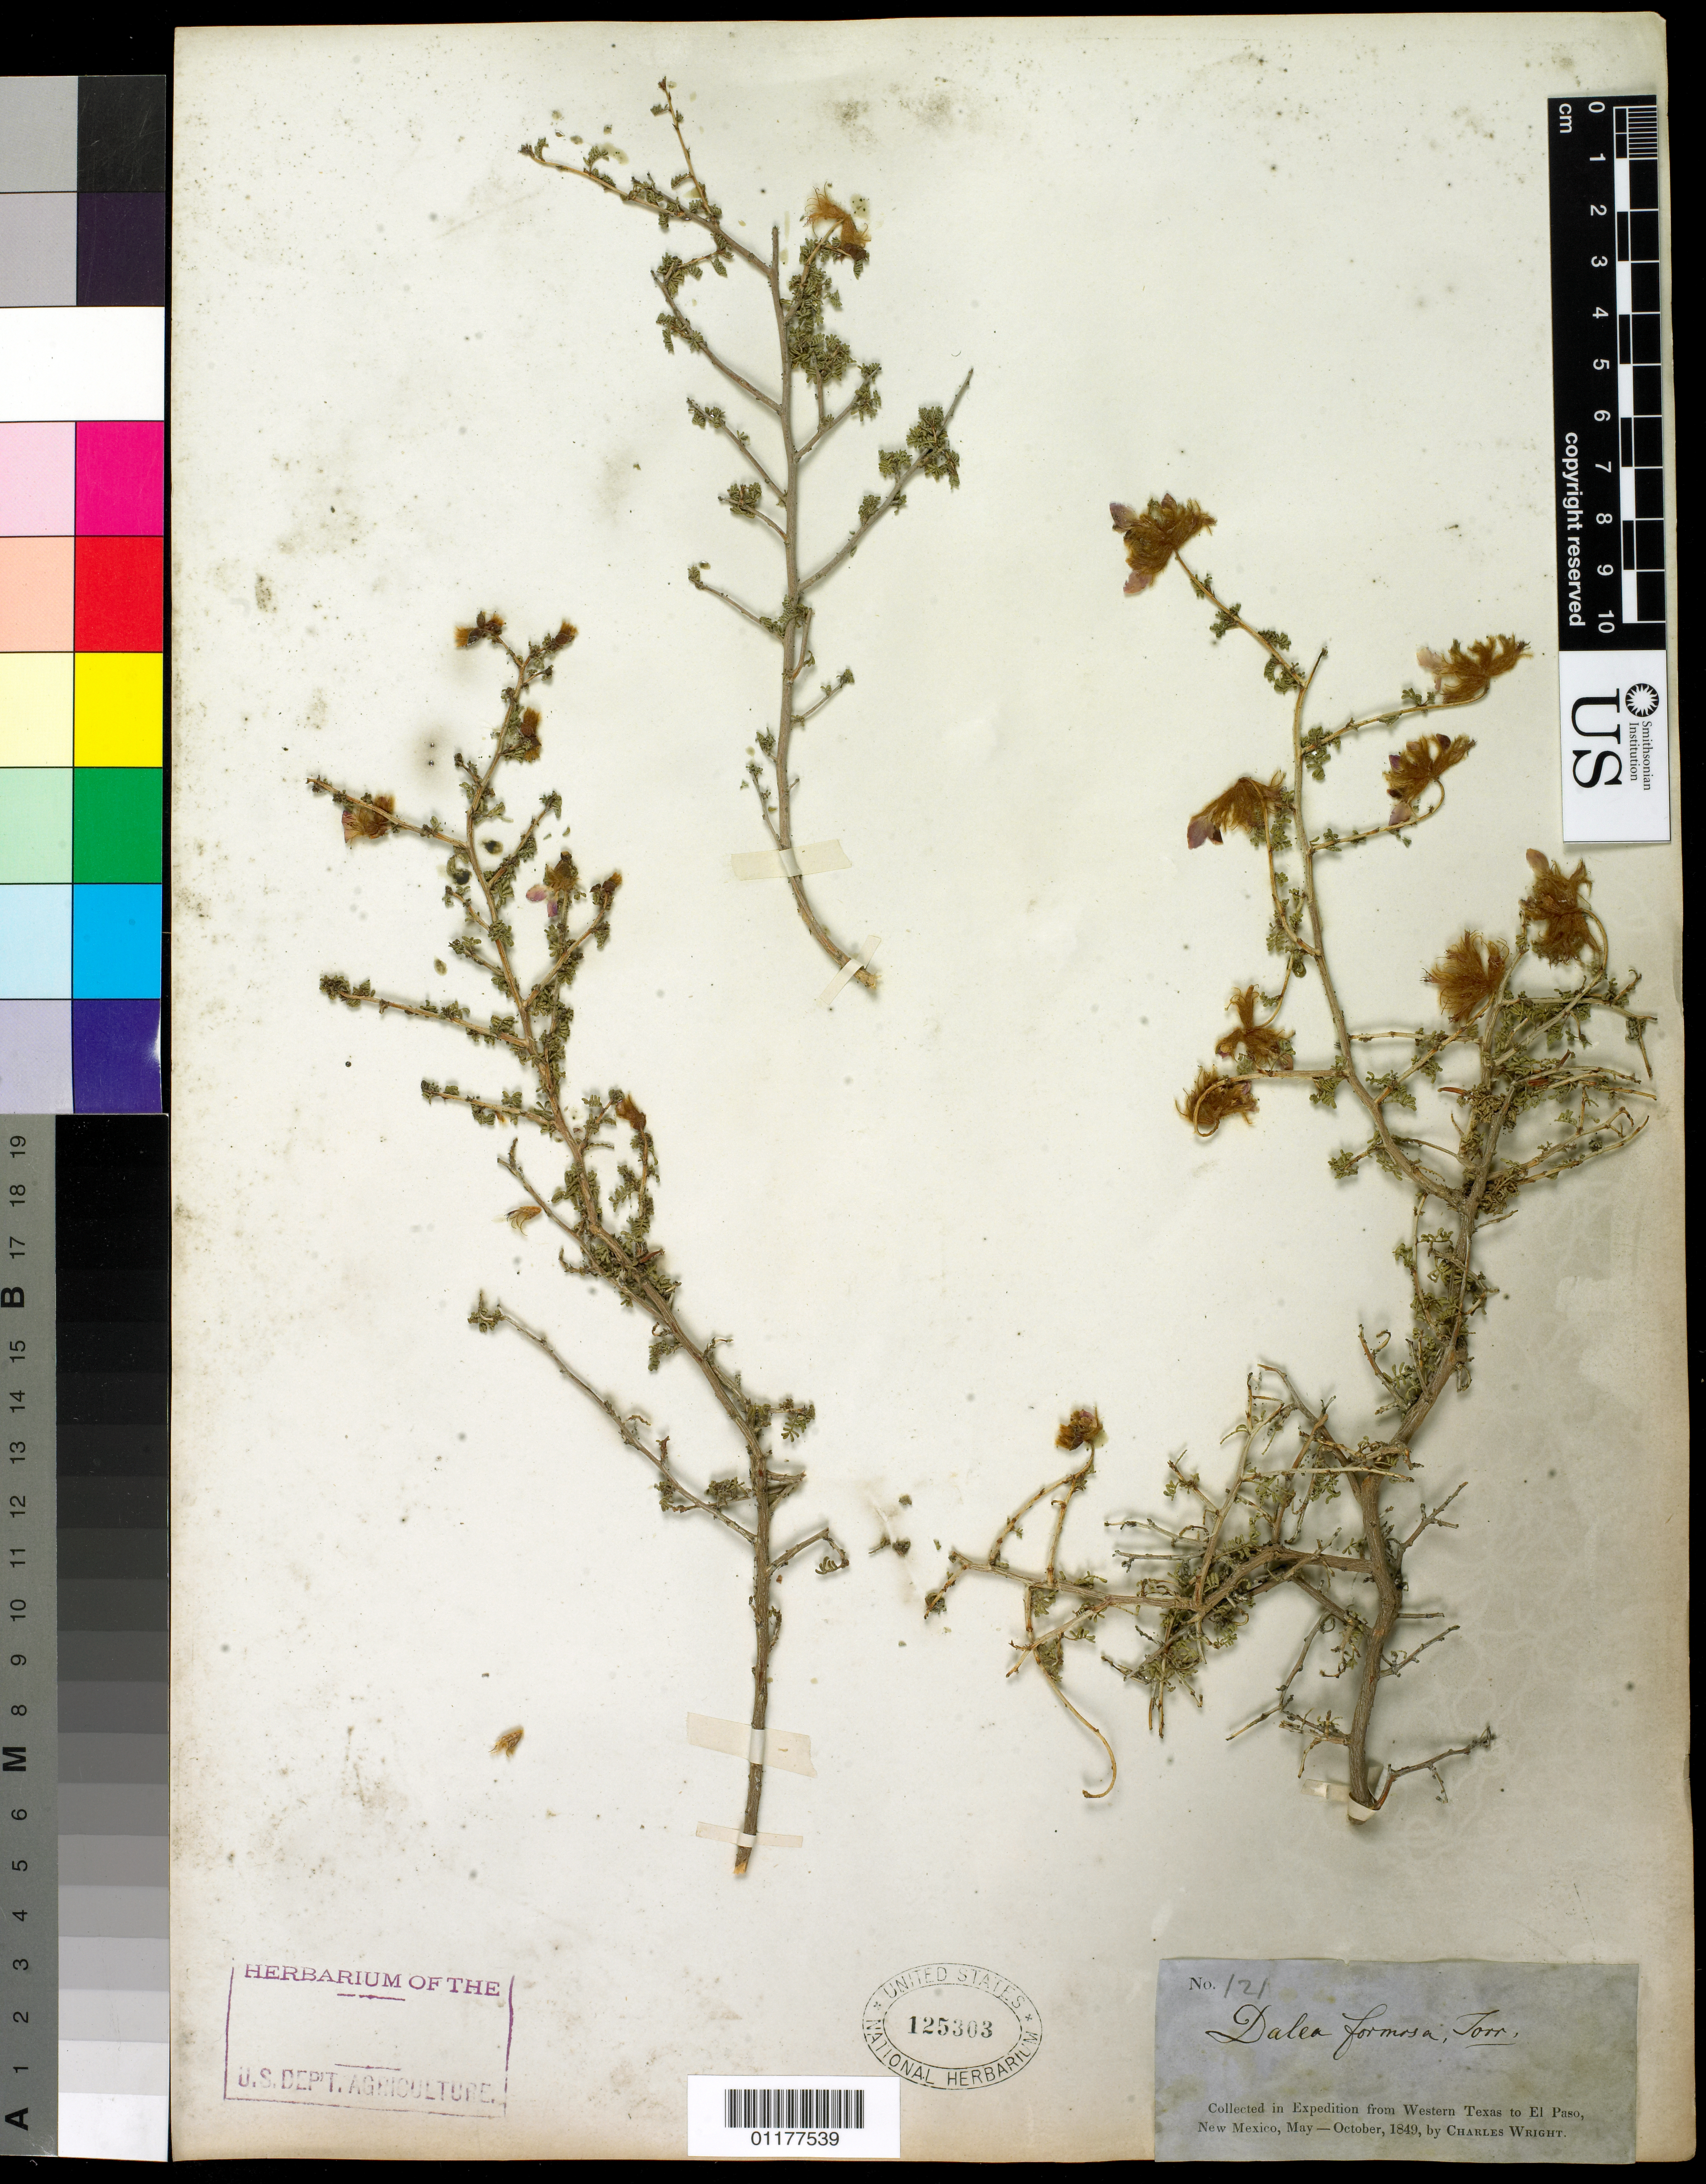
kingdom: Plantae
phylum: Tracheophyta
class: Magnoliopsida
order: Fabales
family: Fabaceae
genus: Dalea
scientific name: Dalea formosa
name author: Torr.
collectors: C. Wright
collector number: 121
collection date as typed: May 1849 to -- Oct 1849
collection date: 1849-05/1849-10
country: United States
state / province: New Mexico / Texas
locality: W Texas to El Paso, New Mexico.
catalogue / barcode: US 125303